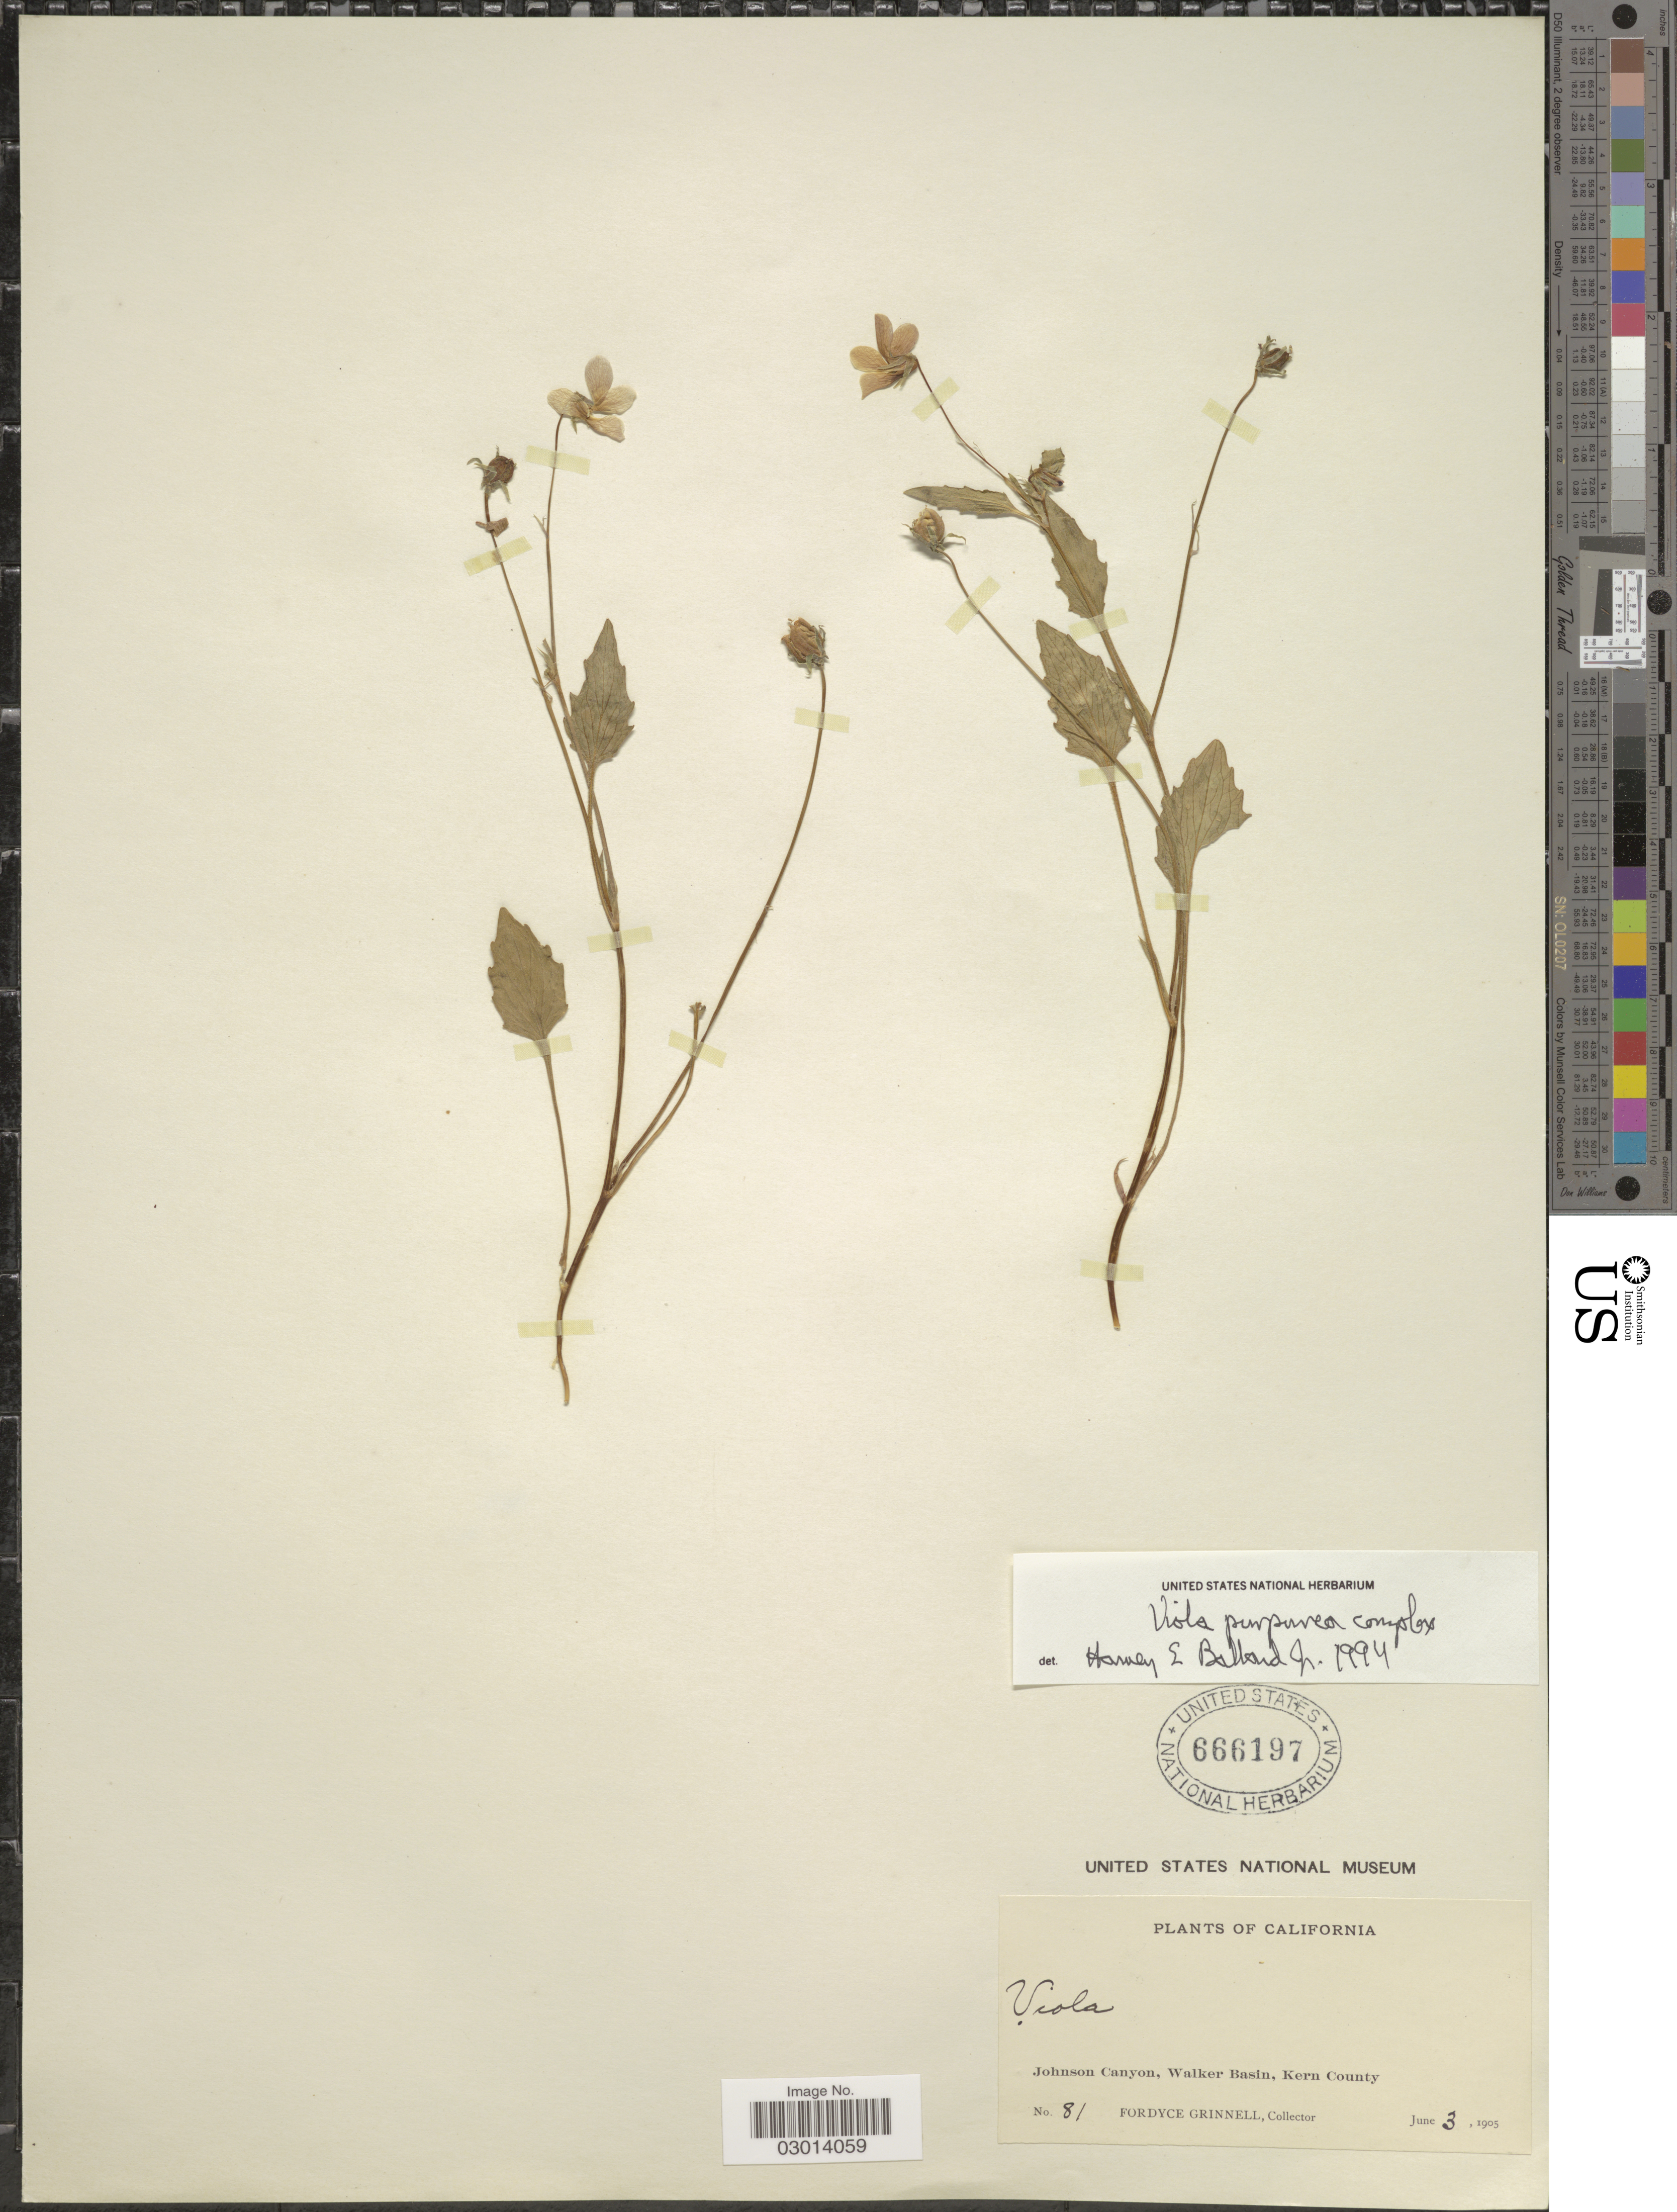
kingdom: Plantae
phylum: Tracheophyta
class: Magnoliopsida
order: Malpighiales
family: Violaceae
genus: Viola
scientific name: Viola purpurea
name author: Kellogg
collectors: F. Grinnell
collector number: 81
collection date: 1905-06-03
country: United States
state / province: California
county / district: Kern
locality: Johnson Canyon, Walker Basin, Kern County.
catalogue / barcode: US 666197